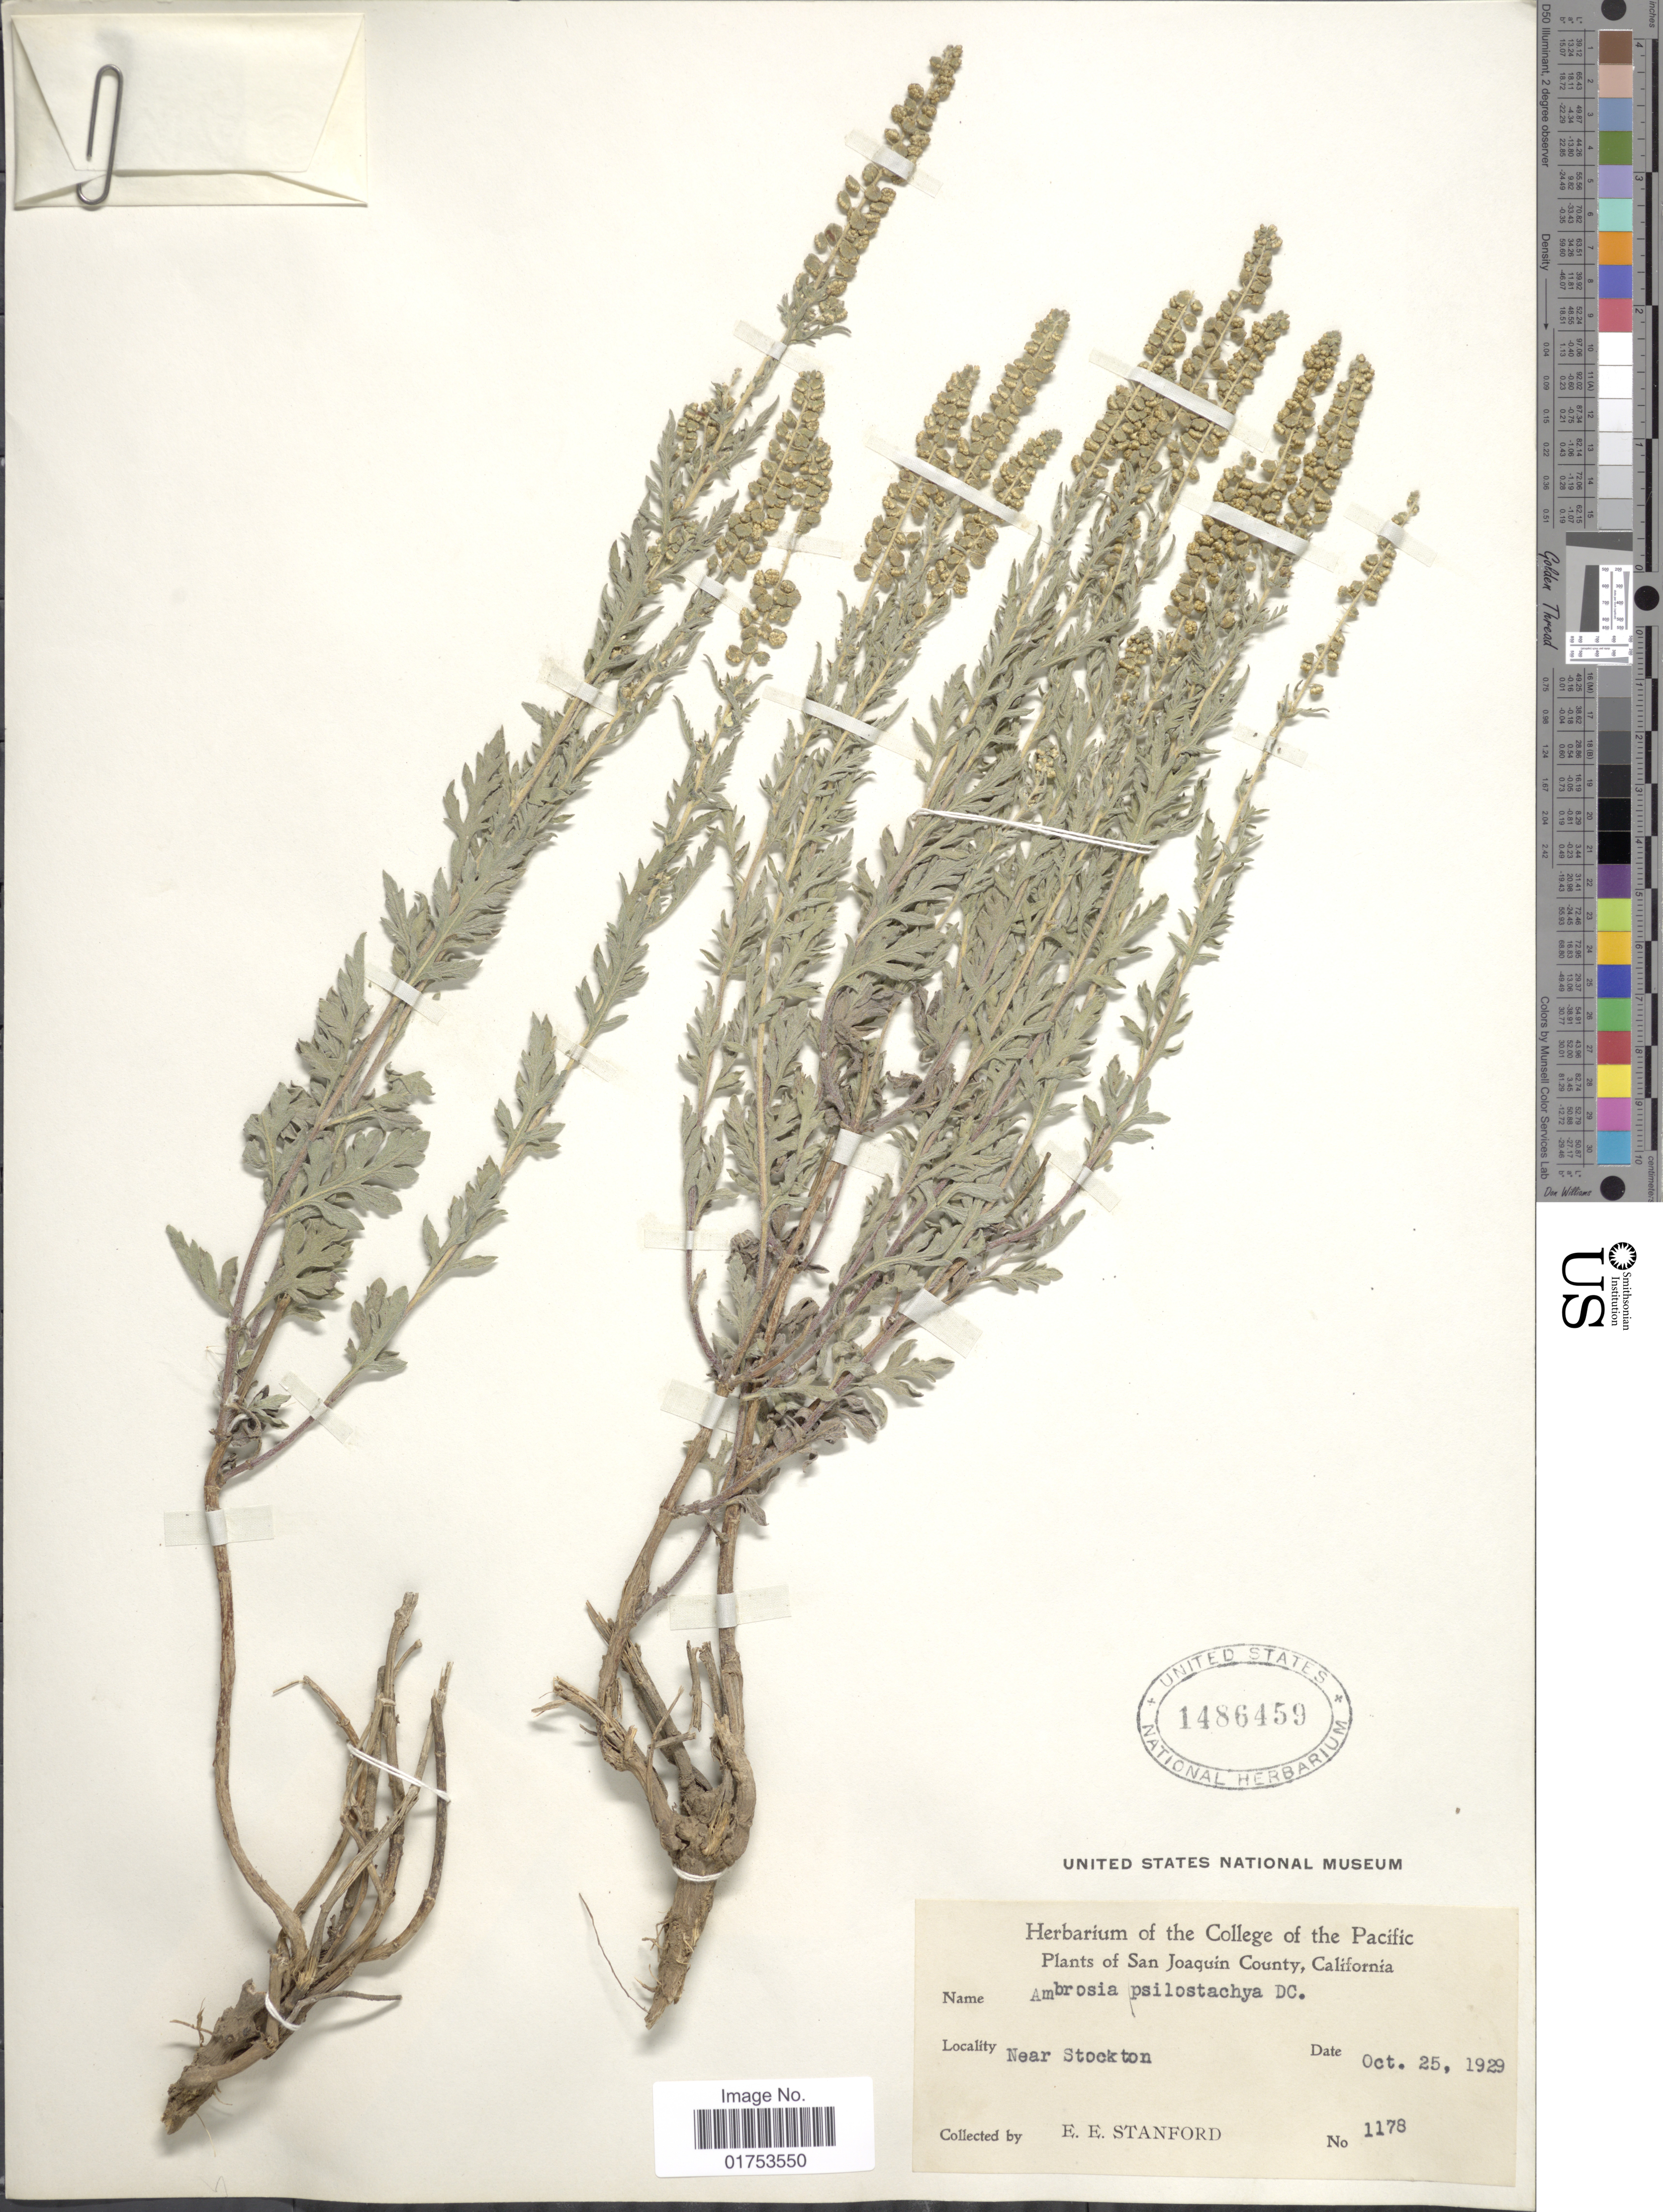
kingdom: Plantae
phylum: Tracheophyta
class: Magnoliopsida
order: Asterales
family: Asteraceae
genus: Ambrosia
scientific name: Ambrosia psilostachya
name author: DC.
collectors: E. Stanford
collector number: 1178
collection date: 1929-10-25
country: United States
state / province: California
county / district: San Joaquin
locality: San Joaquin County, Near Stockton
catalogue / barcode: US 1486459